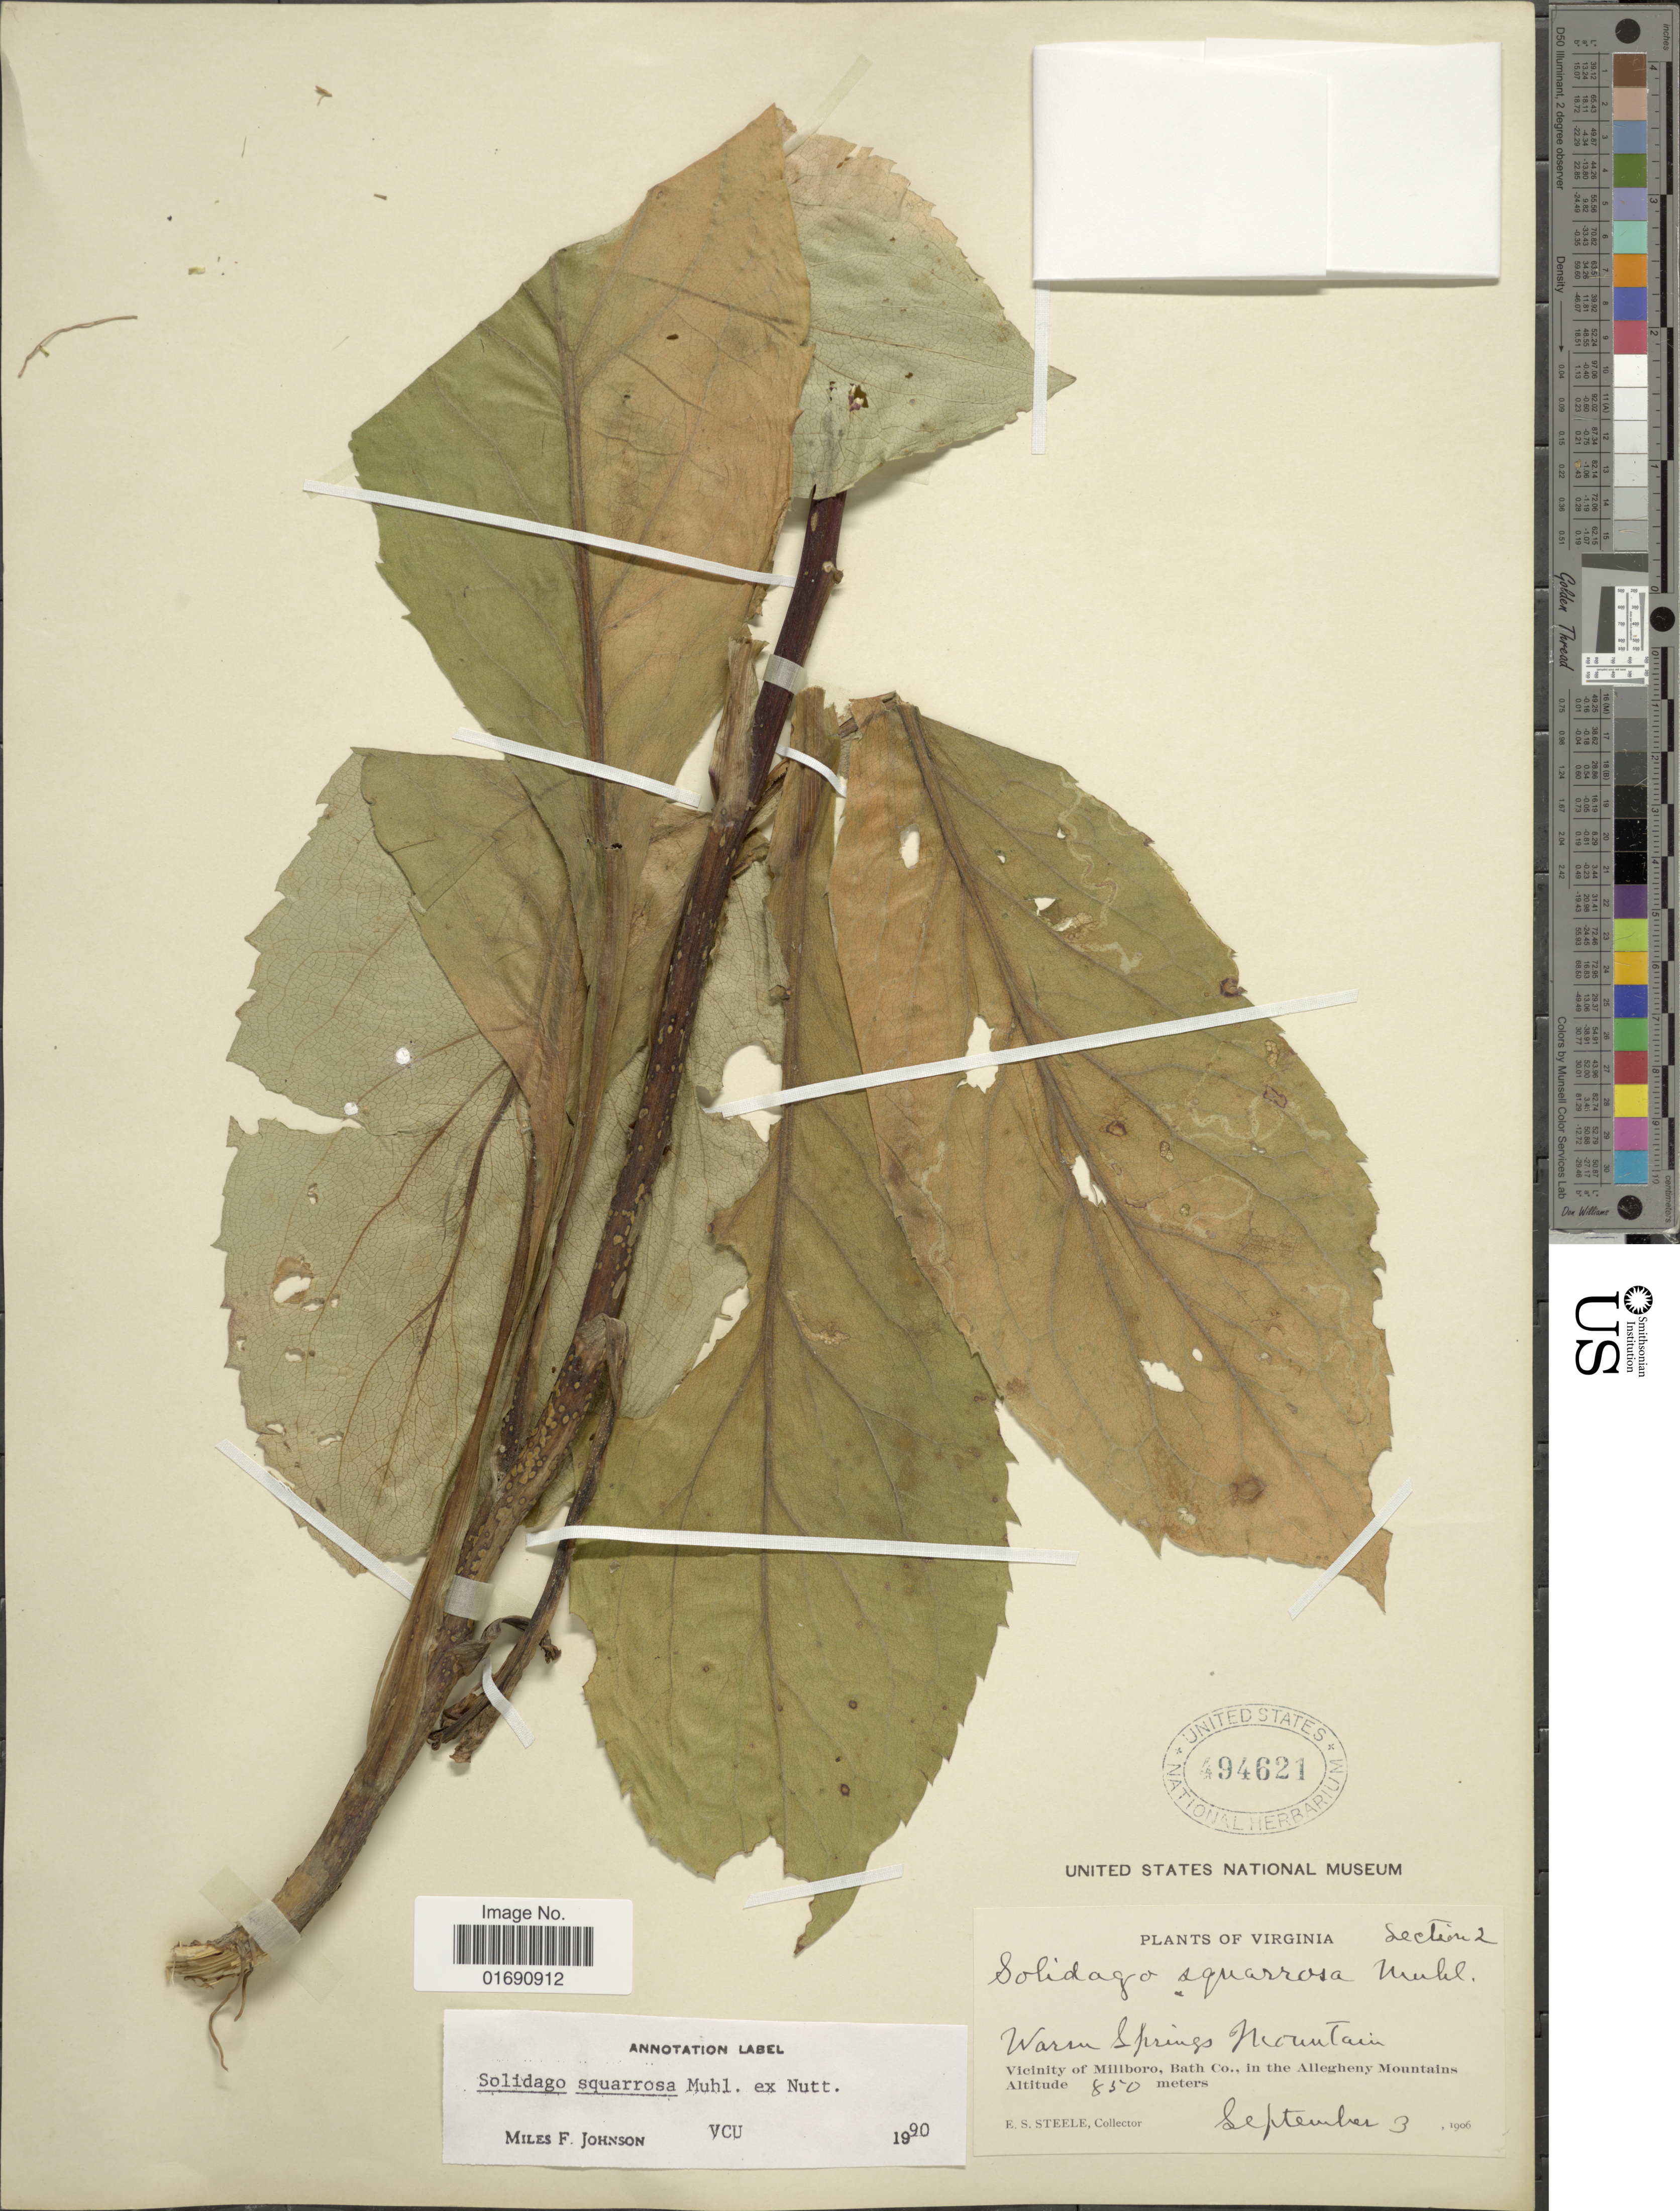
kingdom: Plantae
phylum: Tracheophyta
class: Magnoliopsida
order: Asterales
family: Asteraceae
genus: Solidago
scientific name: Solidago squarrosa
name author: Muhl.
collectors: E. Steele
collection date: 1906-09-03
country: United States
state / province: Virginia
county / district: Bath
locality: Warm Springs Mountain, Vicinity of Millboro, Bath Co., in the Allegheny Mountains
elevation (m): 850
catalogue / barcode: US 494621